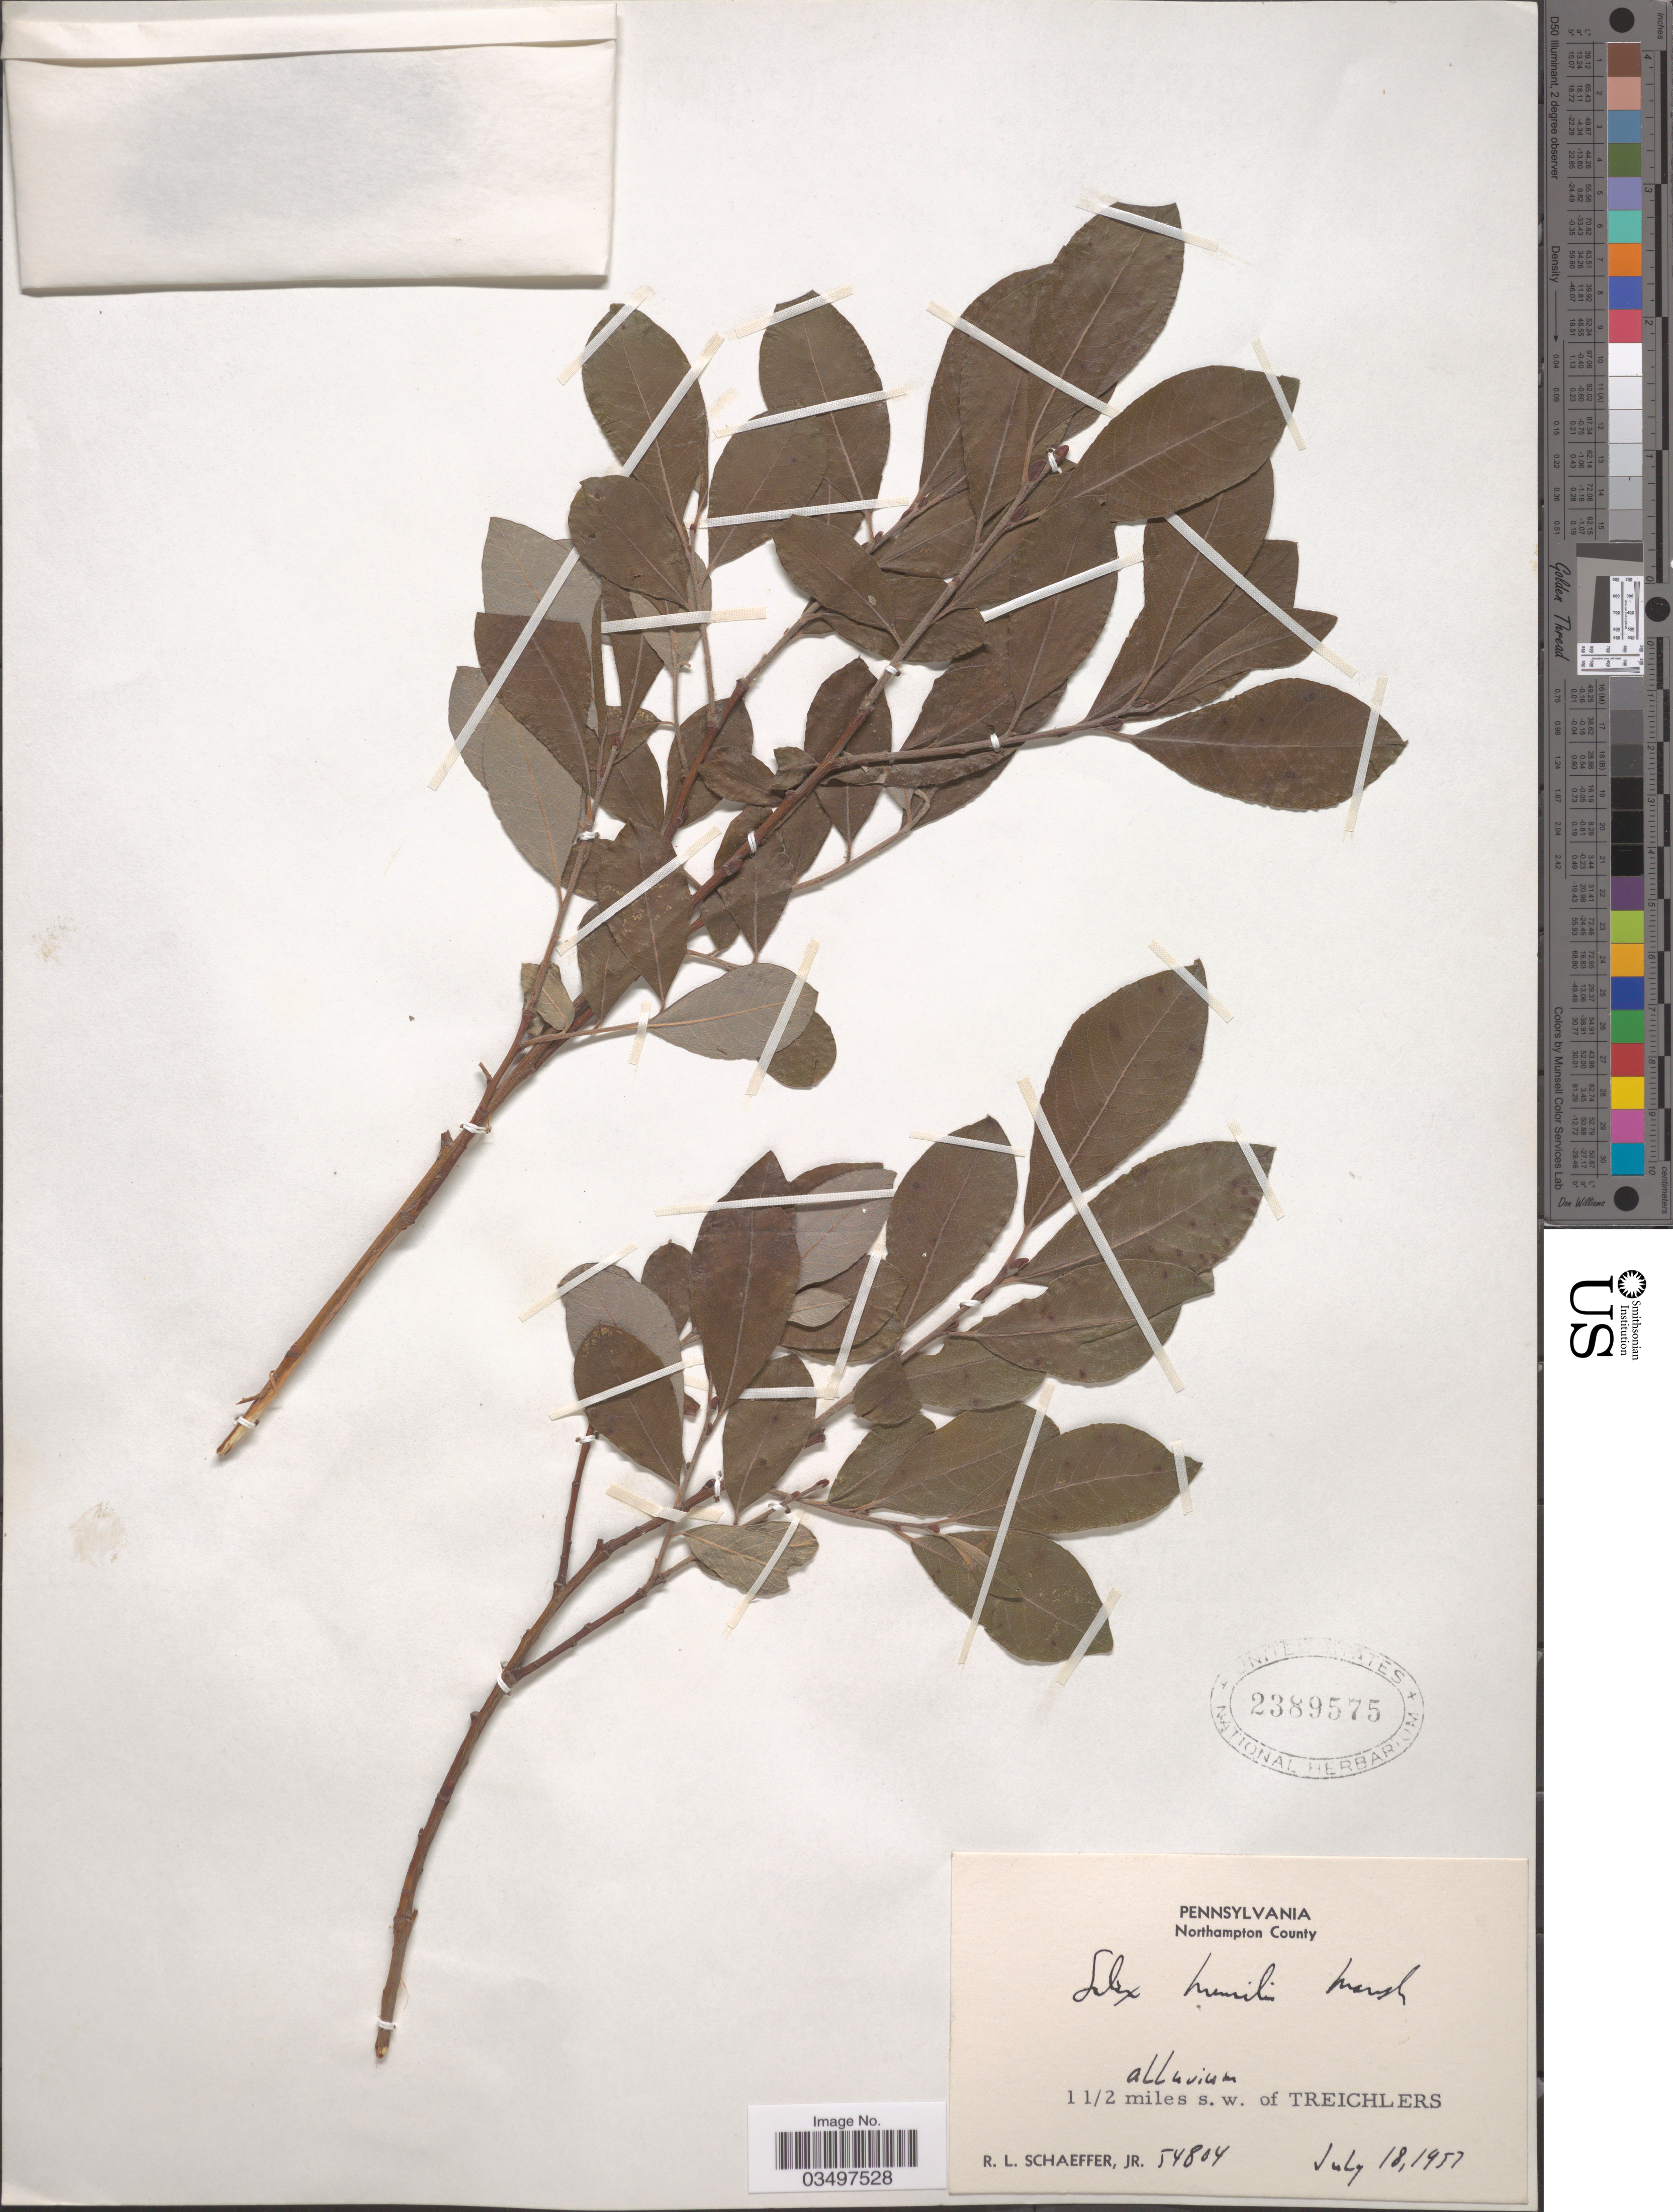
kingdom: Plantae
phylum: Tracheophyta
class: Magnoliopsida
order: Malpighiales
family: Salicaceae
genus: Salix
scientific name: Salix humilis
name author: Marshall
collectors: R. L. Schaeffer Jr.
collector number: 54804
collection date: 1957-07-18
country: United States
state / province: Pennsylvania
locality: Northampton County, 1½ miles s.w. of Treichlers.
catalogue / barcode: US 2389575